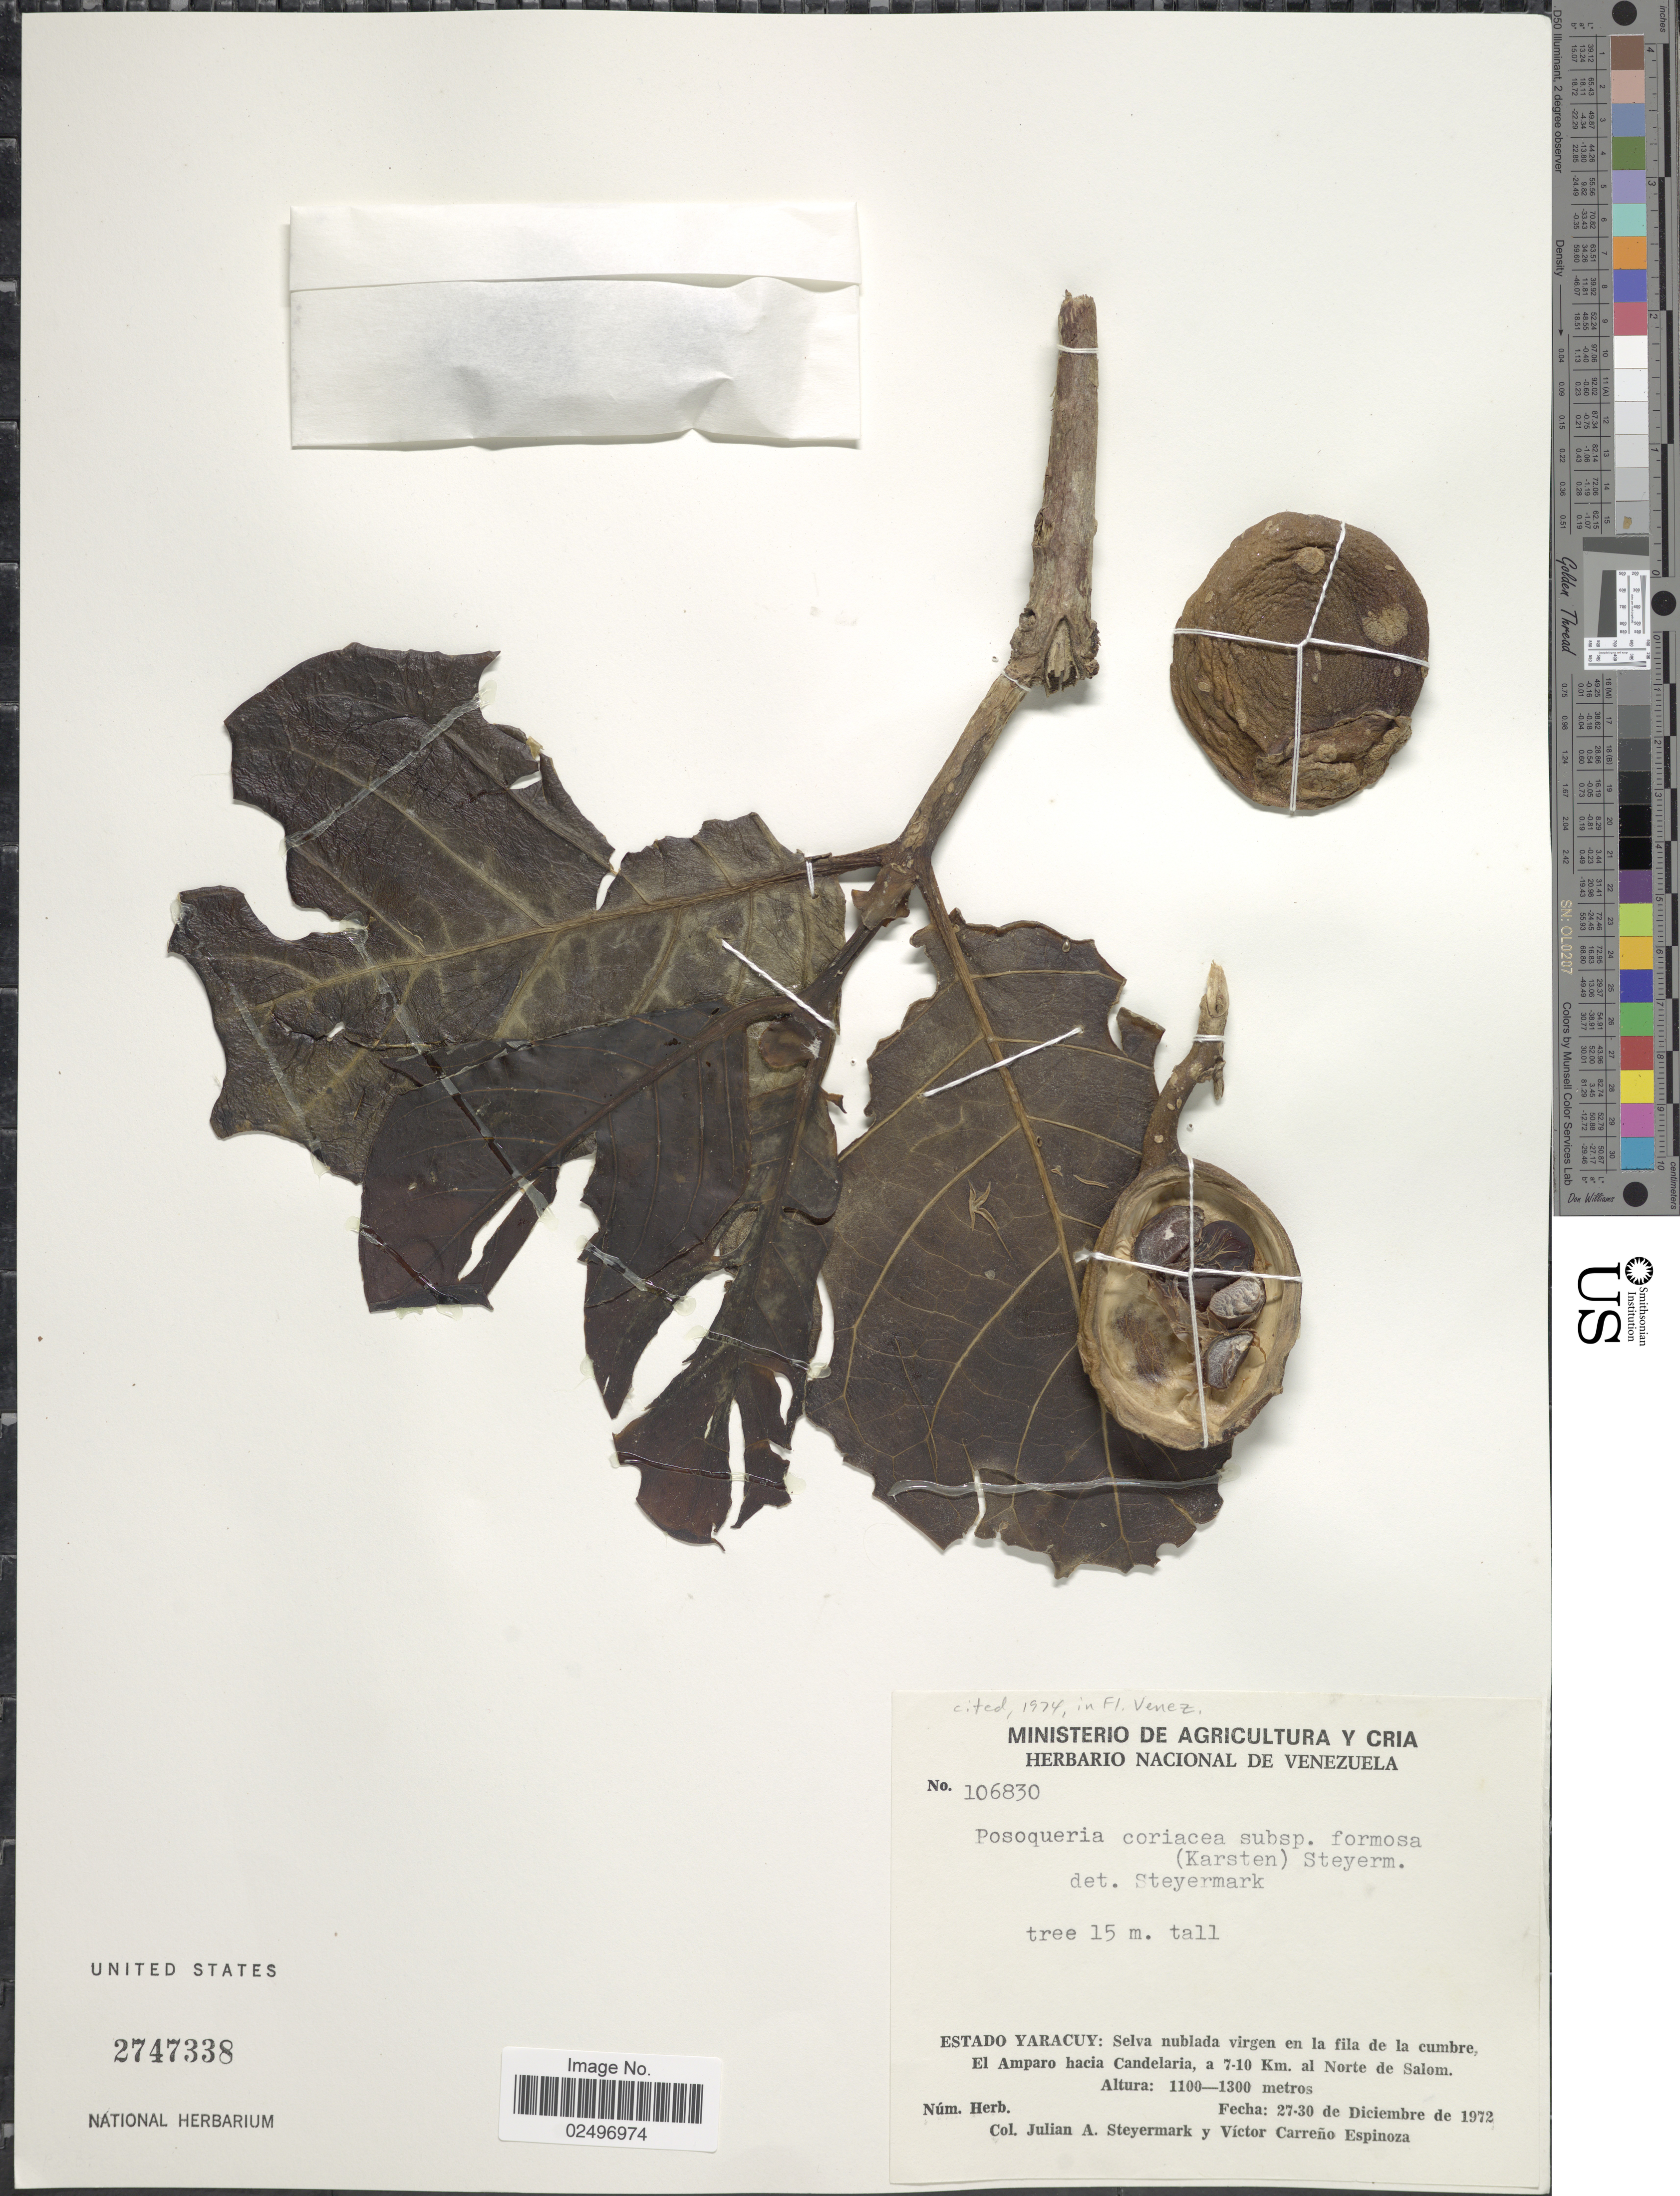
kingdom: Plantae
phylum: Tracheophyta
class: Magnoliopsida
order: Gentianales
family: Rubiaceae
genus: Posoqueria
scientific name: Posoqueria coriacea subsp. formosa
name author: M. Martens & Galeotti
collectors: J. Steyermark & V. Carreño E.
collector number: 106830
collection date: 1972-12-27/1972-12-30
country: Venezuela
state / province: Yaracuy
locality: Selva nublada virgen en la fila de la cumbre, El Amparo hacia Candelaria, 7-10 Km al Nortede Salom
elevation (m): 1100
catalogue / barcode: US 2747338